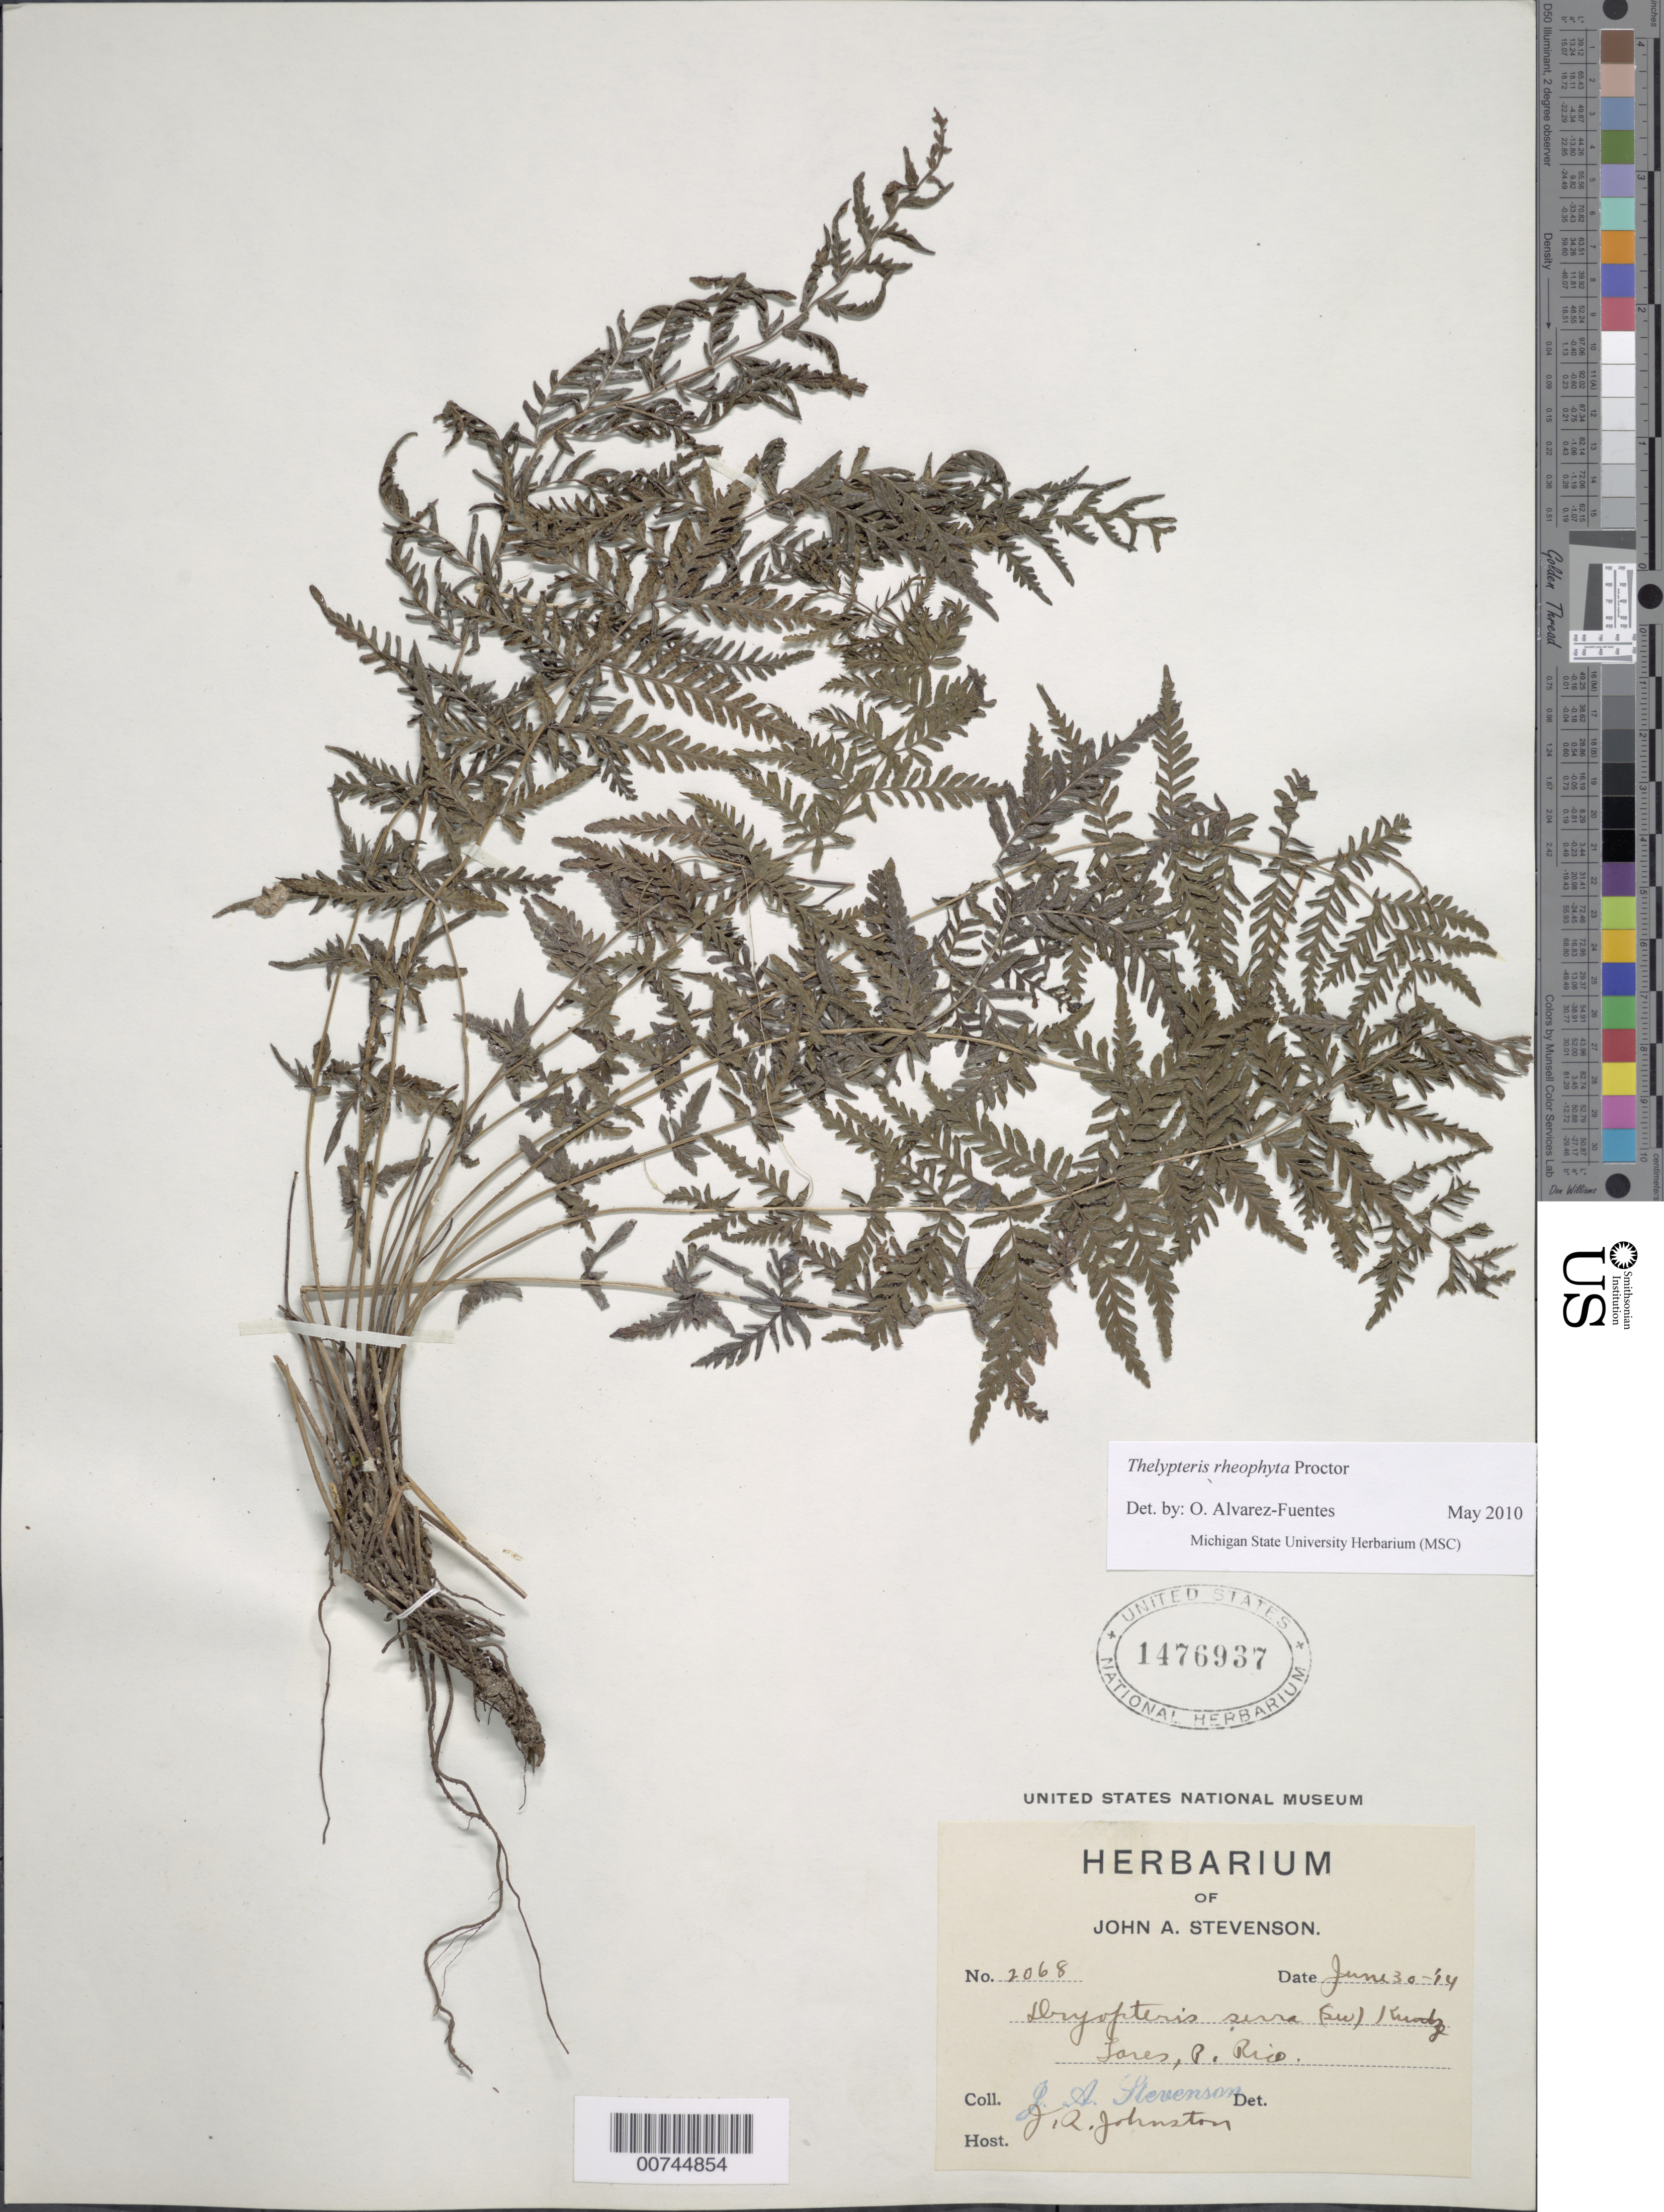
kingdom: Plantae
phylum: Tracheophyta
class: Polypodiopsida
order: Polypodiales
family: Thelypteridaceae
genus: Amauropelta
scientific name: Amauropelta rheophyta (Proctor) comb. nov., ined 2015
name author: (Proctor)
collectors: J. Stevenson & J. Johnston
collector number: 2068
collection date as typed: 30 Jun 1914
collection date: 1914-06-30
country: Puerto Rico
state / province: Lares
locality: Lares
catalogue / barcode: US 1476937